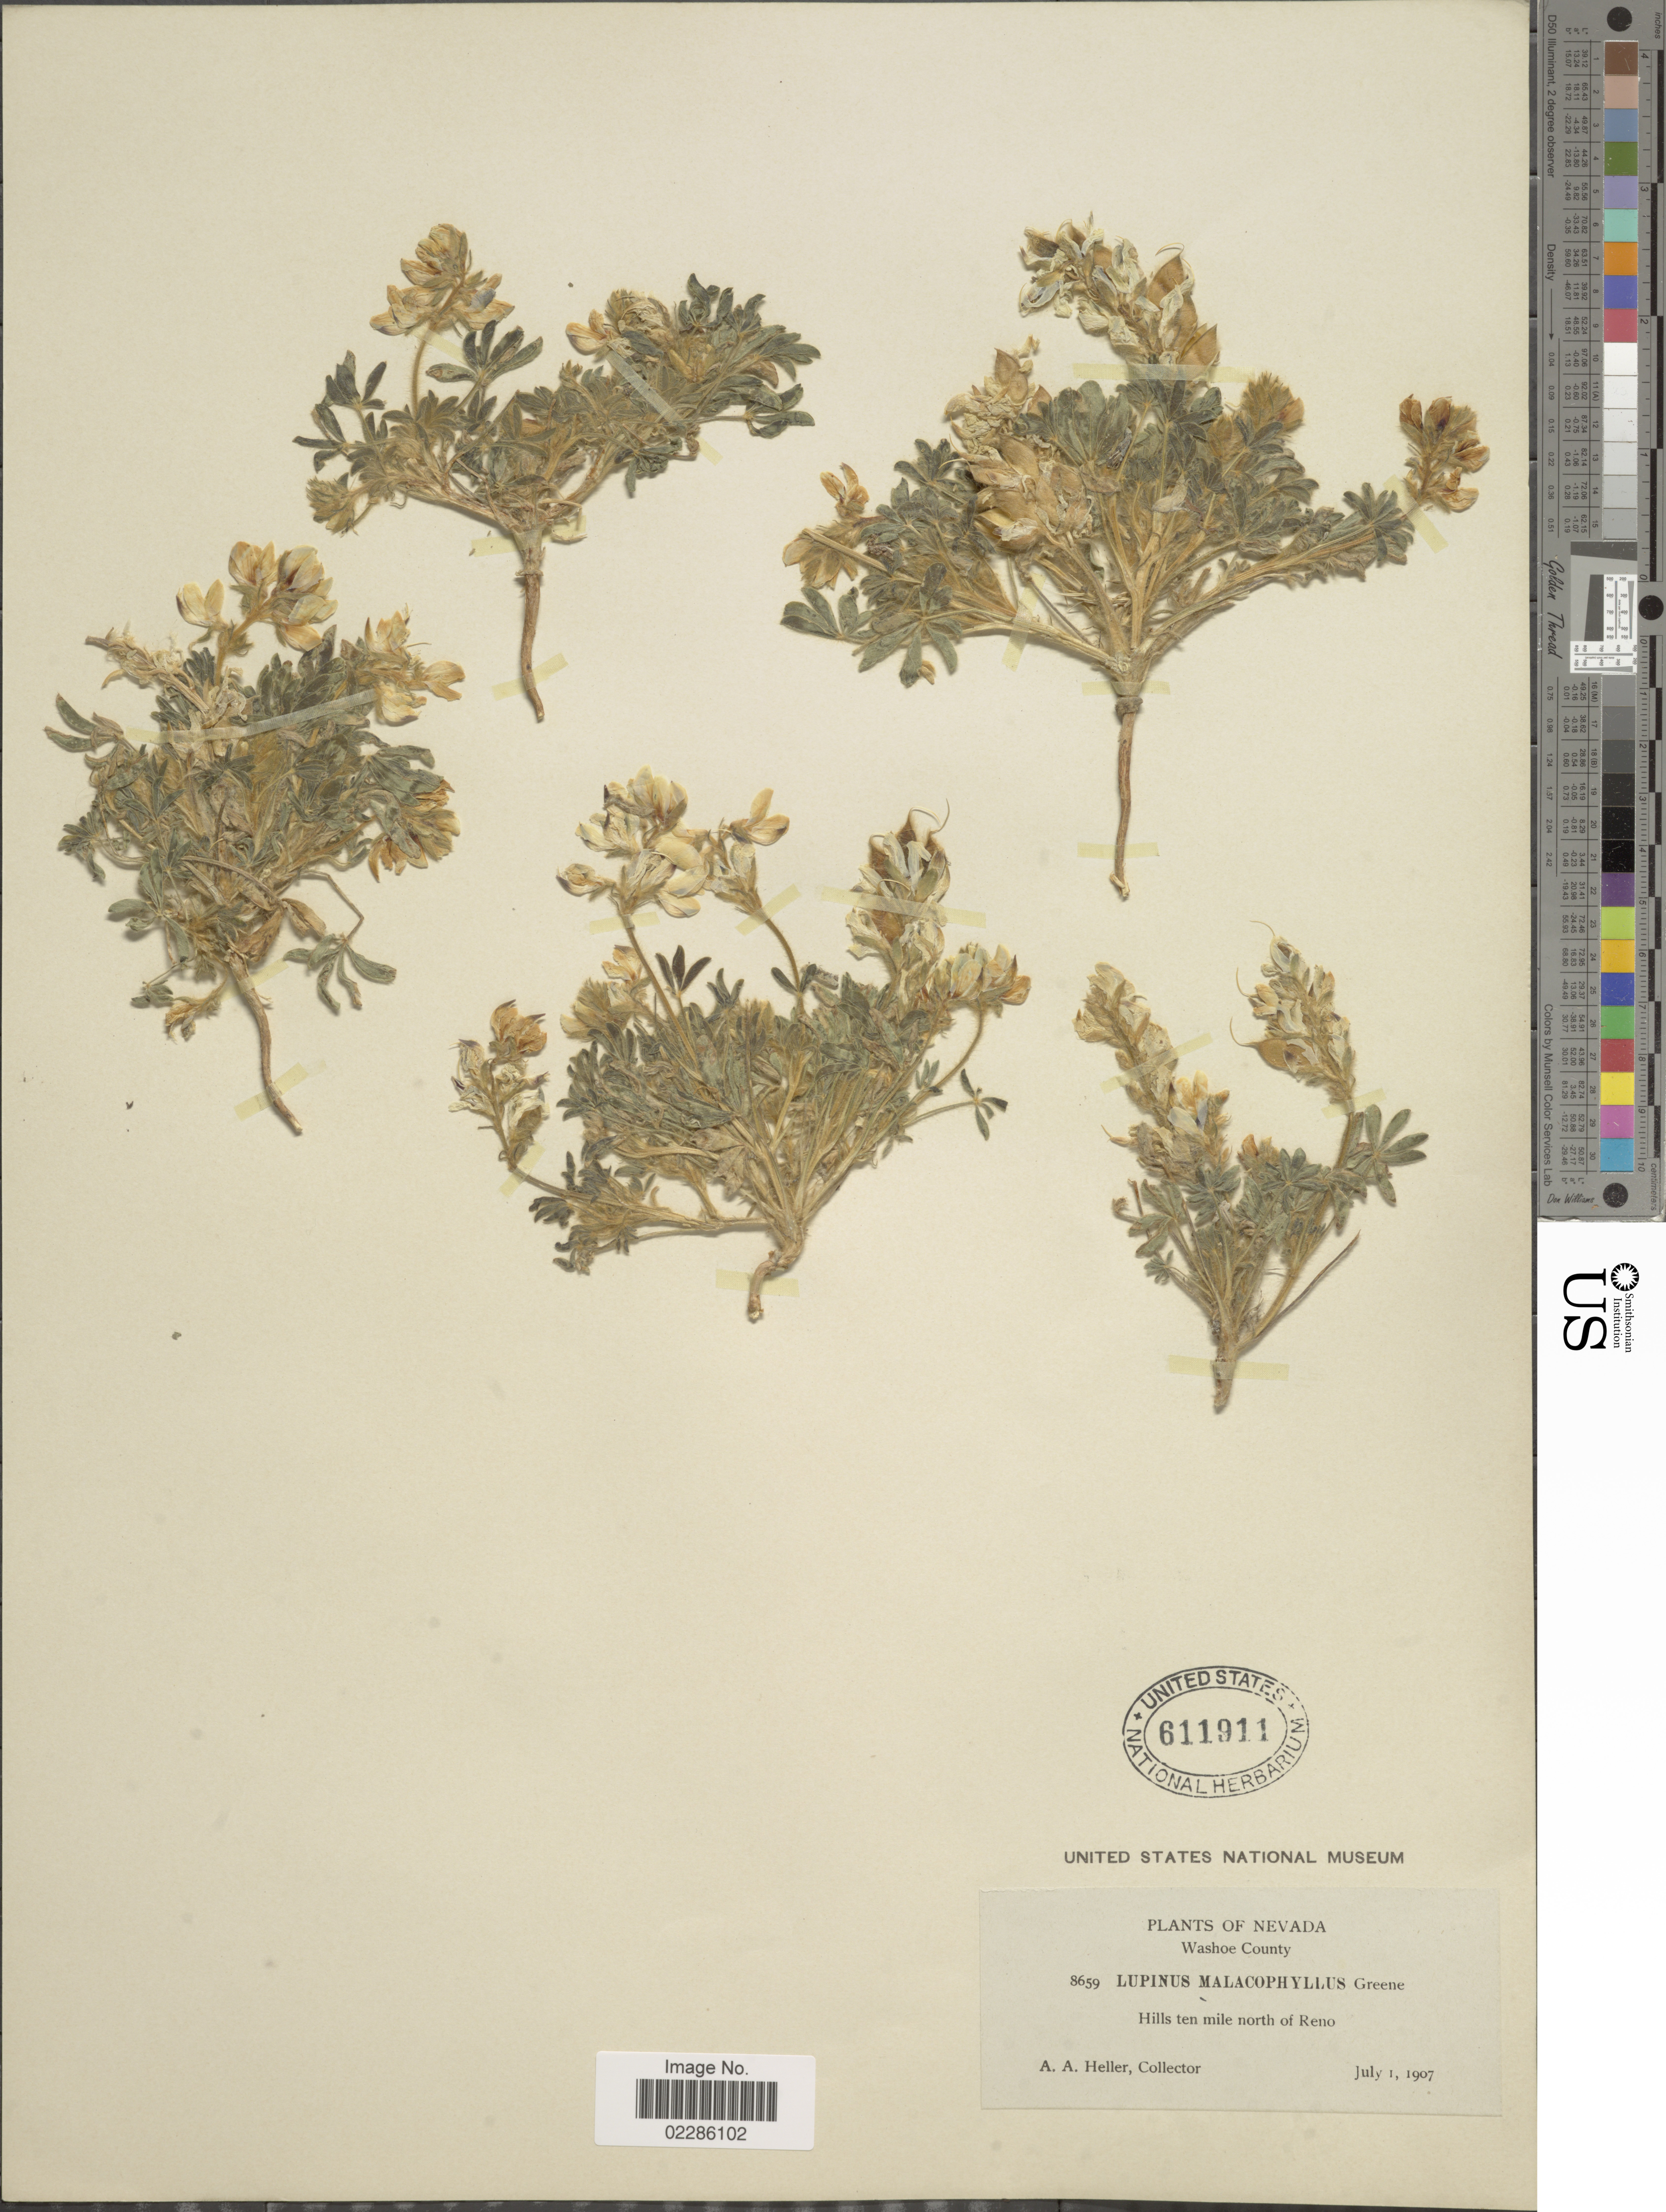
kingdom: Plantae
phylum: Tracheophyta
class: Magnoliopsida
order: Fabales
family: Fabaceae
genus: Lupinus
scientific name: Lupinus malacophyllus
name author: Greene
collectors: A. A. Heller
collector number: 8659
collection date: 1907-07-01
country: United States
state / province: Nevada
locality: Washoe County, Hill ten mile north of Reno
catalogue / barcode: US 611911